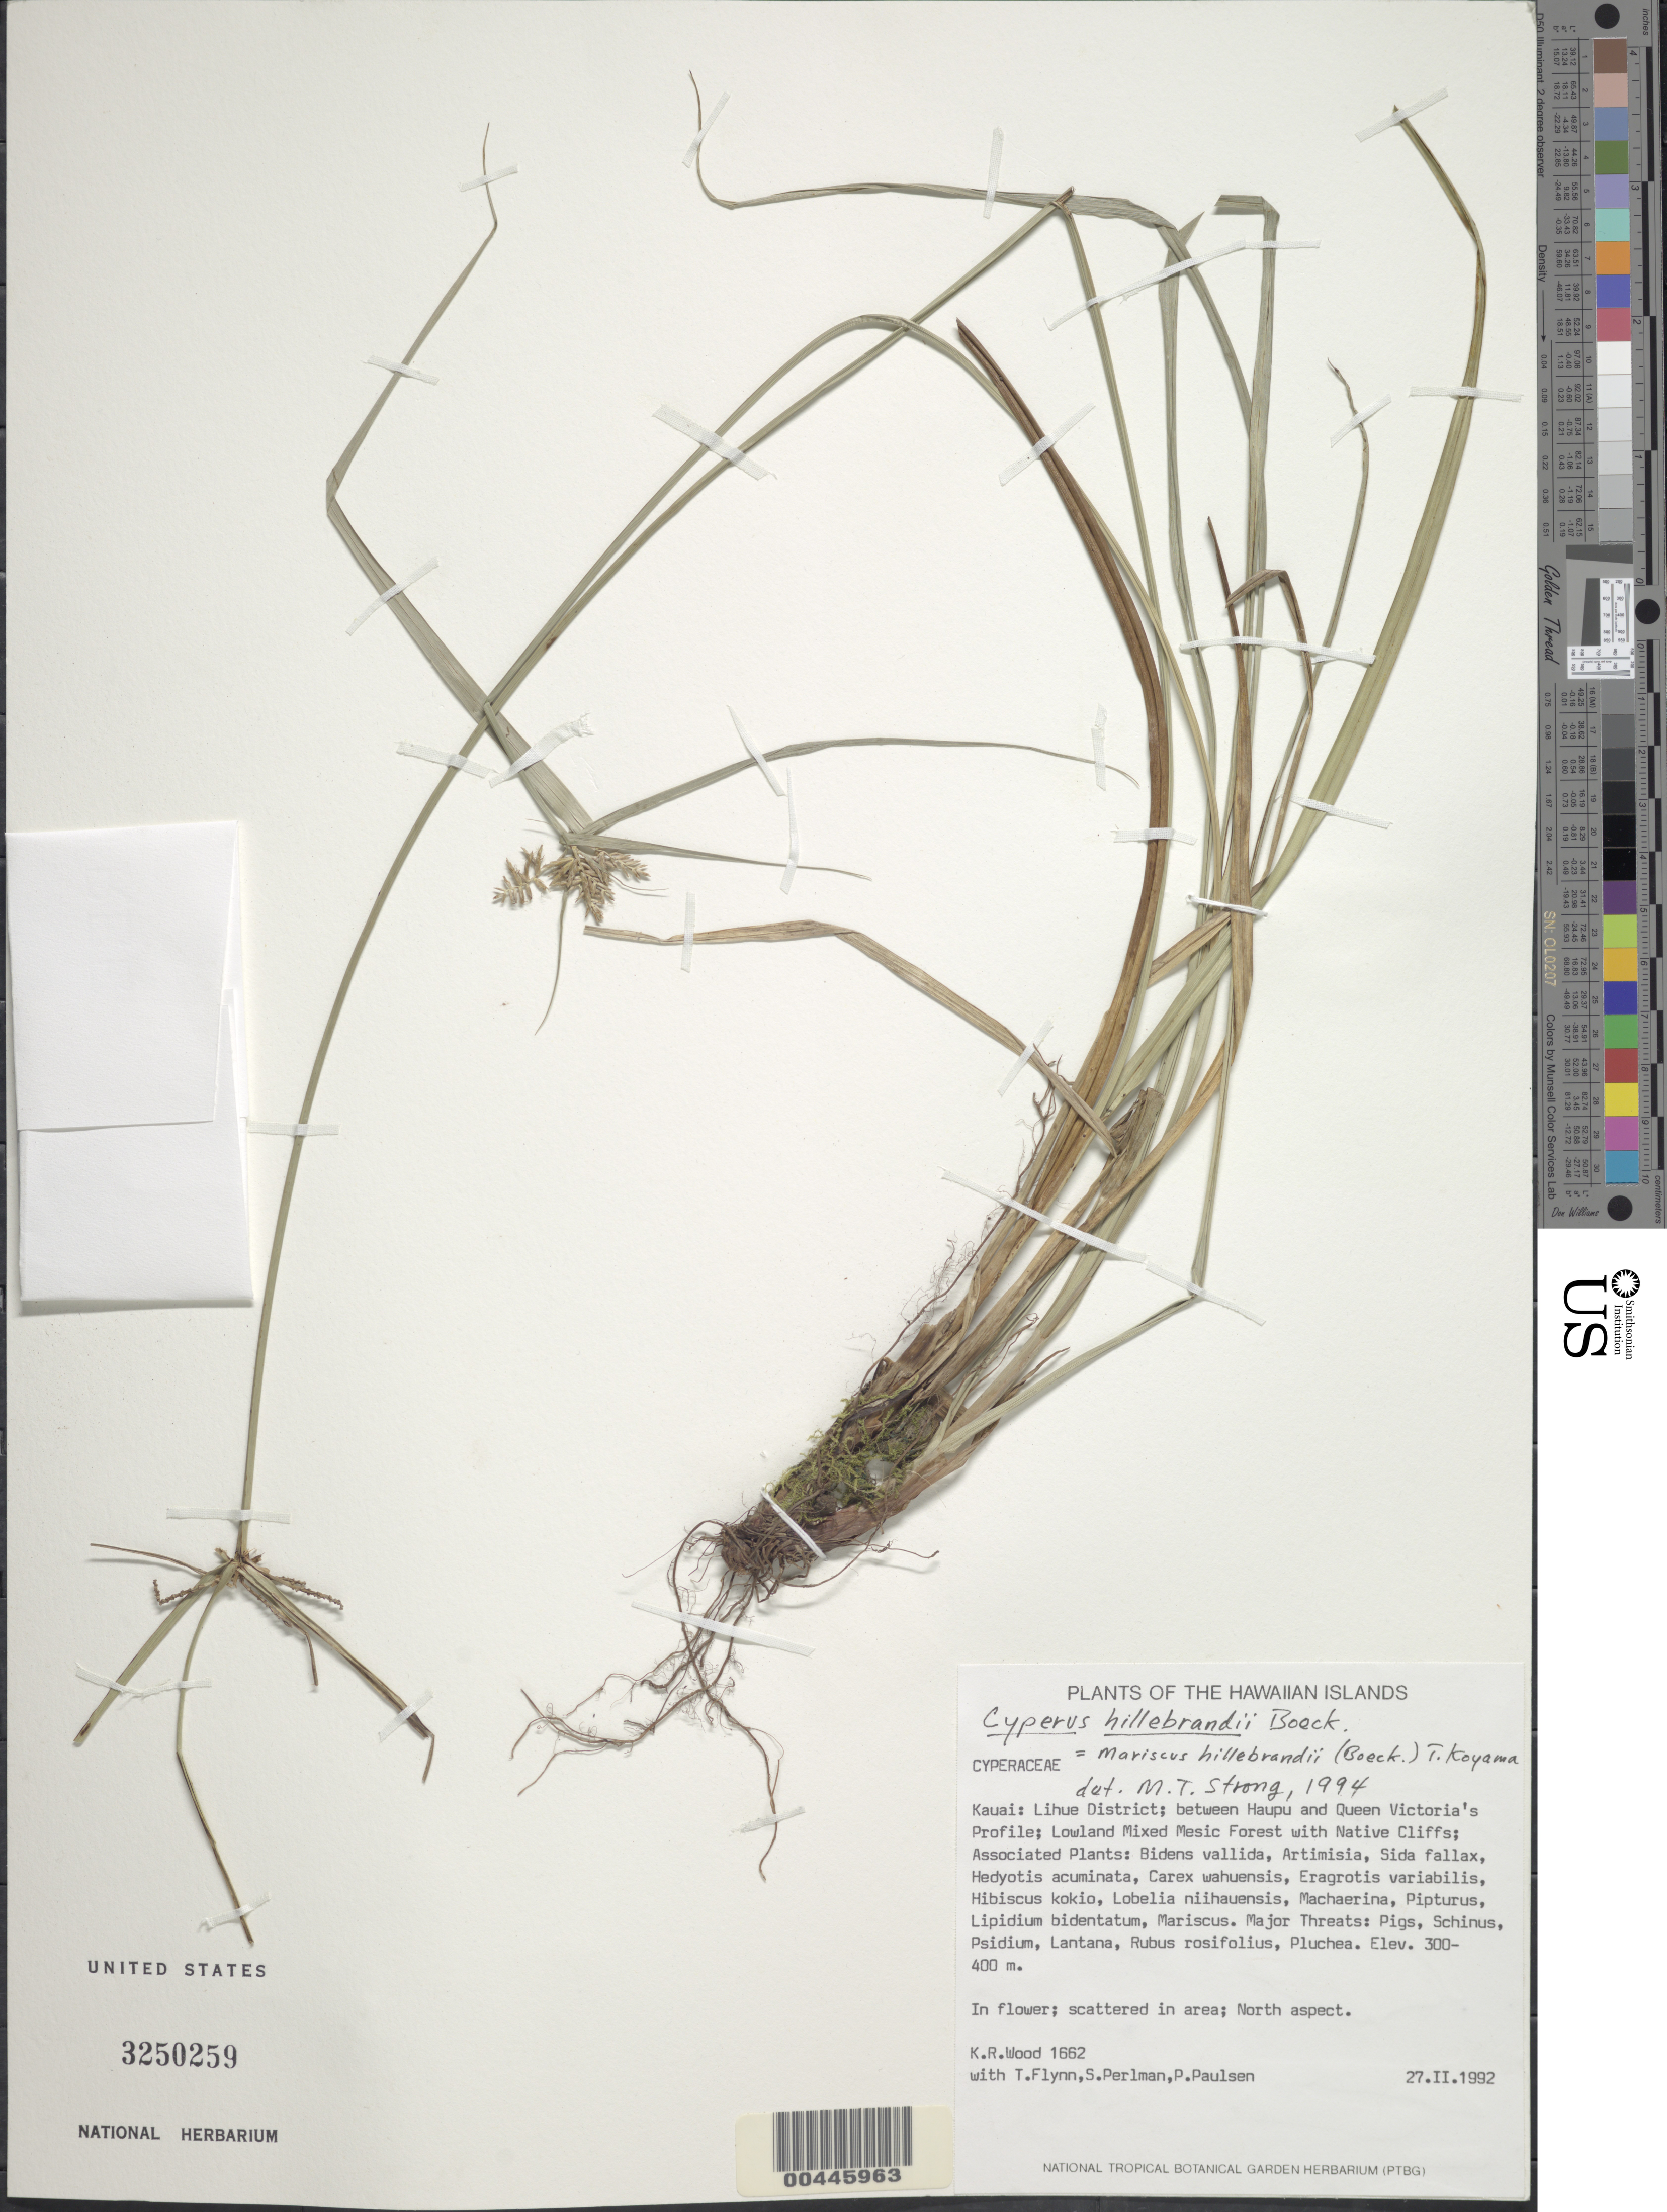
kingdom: Plantae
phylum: Tracheophyta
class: Liliopsida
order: Poales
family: Cyperaceae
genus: Cyperus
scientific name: Cyperus hillebrandii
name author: Boeckeler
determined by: Strong, M. T., (US), Smithsonian Institution - National Museum of Natural History (UNITED STATES)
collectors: K. R. Wood, T. W. Flynn, S. P. Perlman & P. Paulsen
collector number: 1662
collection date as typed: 27 Feb 1992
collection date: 1992-02-27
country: United States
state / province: Hawaii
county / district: Kauai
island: Kaua'i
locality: Lihue Dist., between Haupu and Queen Victoria's Profile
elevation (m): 300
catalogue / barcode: US 3250259